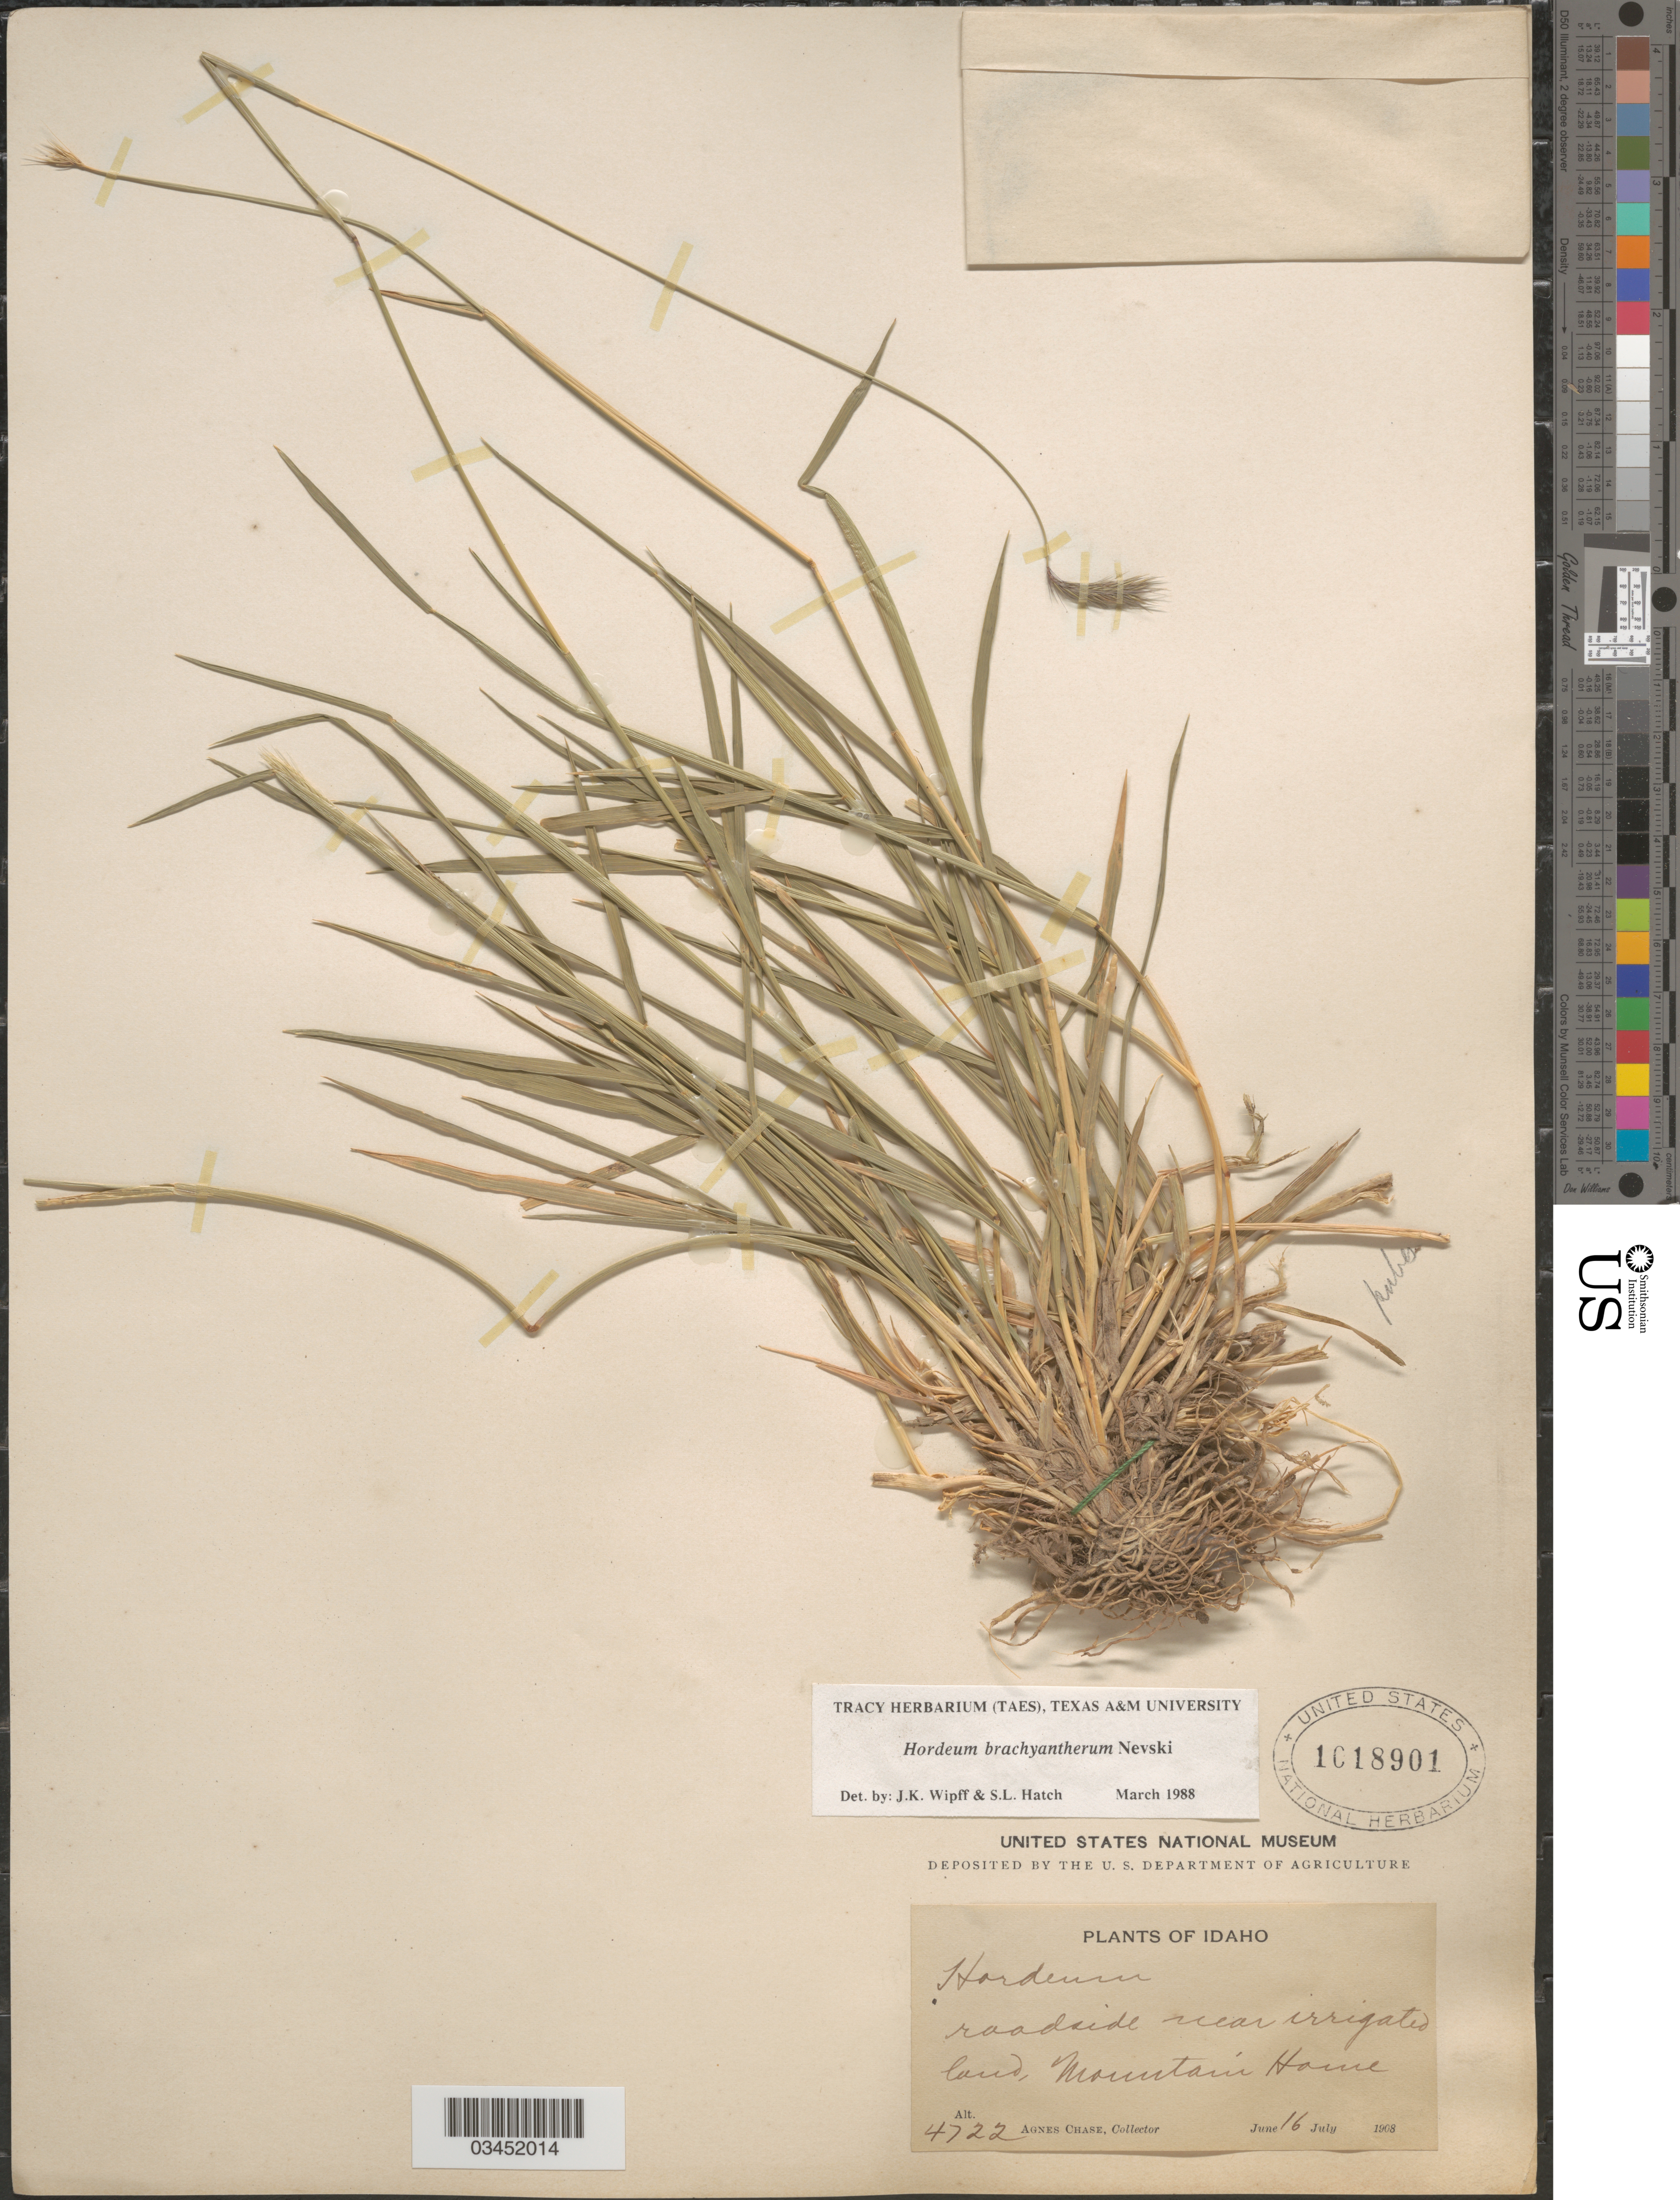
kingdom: Plantae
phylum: Tracheophyta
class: Liliopsida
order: Poales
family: Poaceae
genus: Hordeum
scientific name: Hordeum brachyantherum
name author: Nevski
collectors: A. Chase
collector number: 4722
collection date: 1908-06-16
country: United States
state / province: Idaho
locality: Roadside near irrigated land, Mountain House.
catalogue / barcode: US 1018901